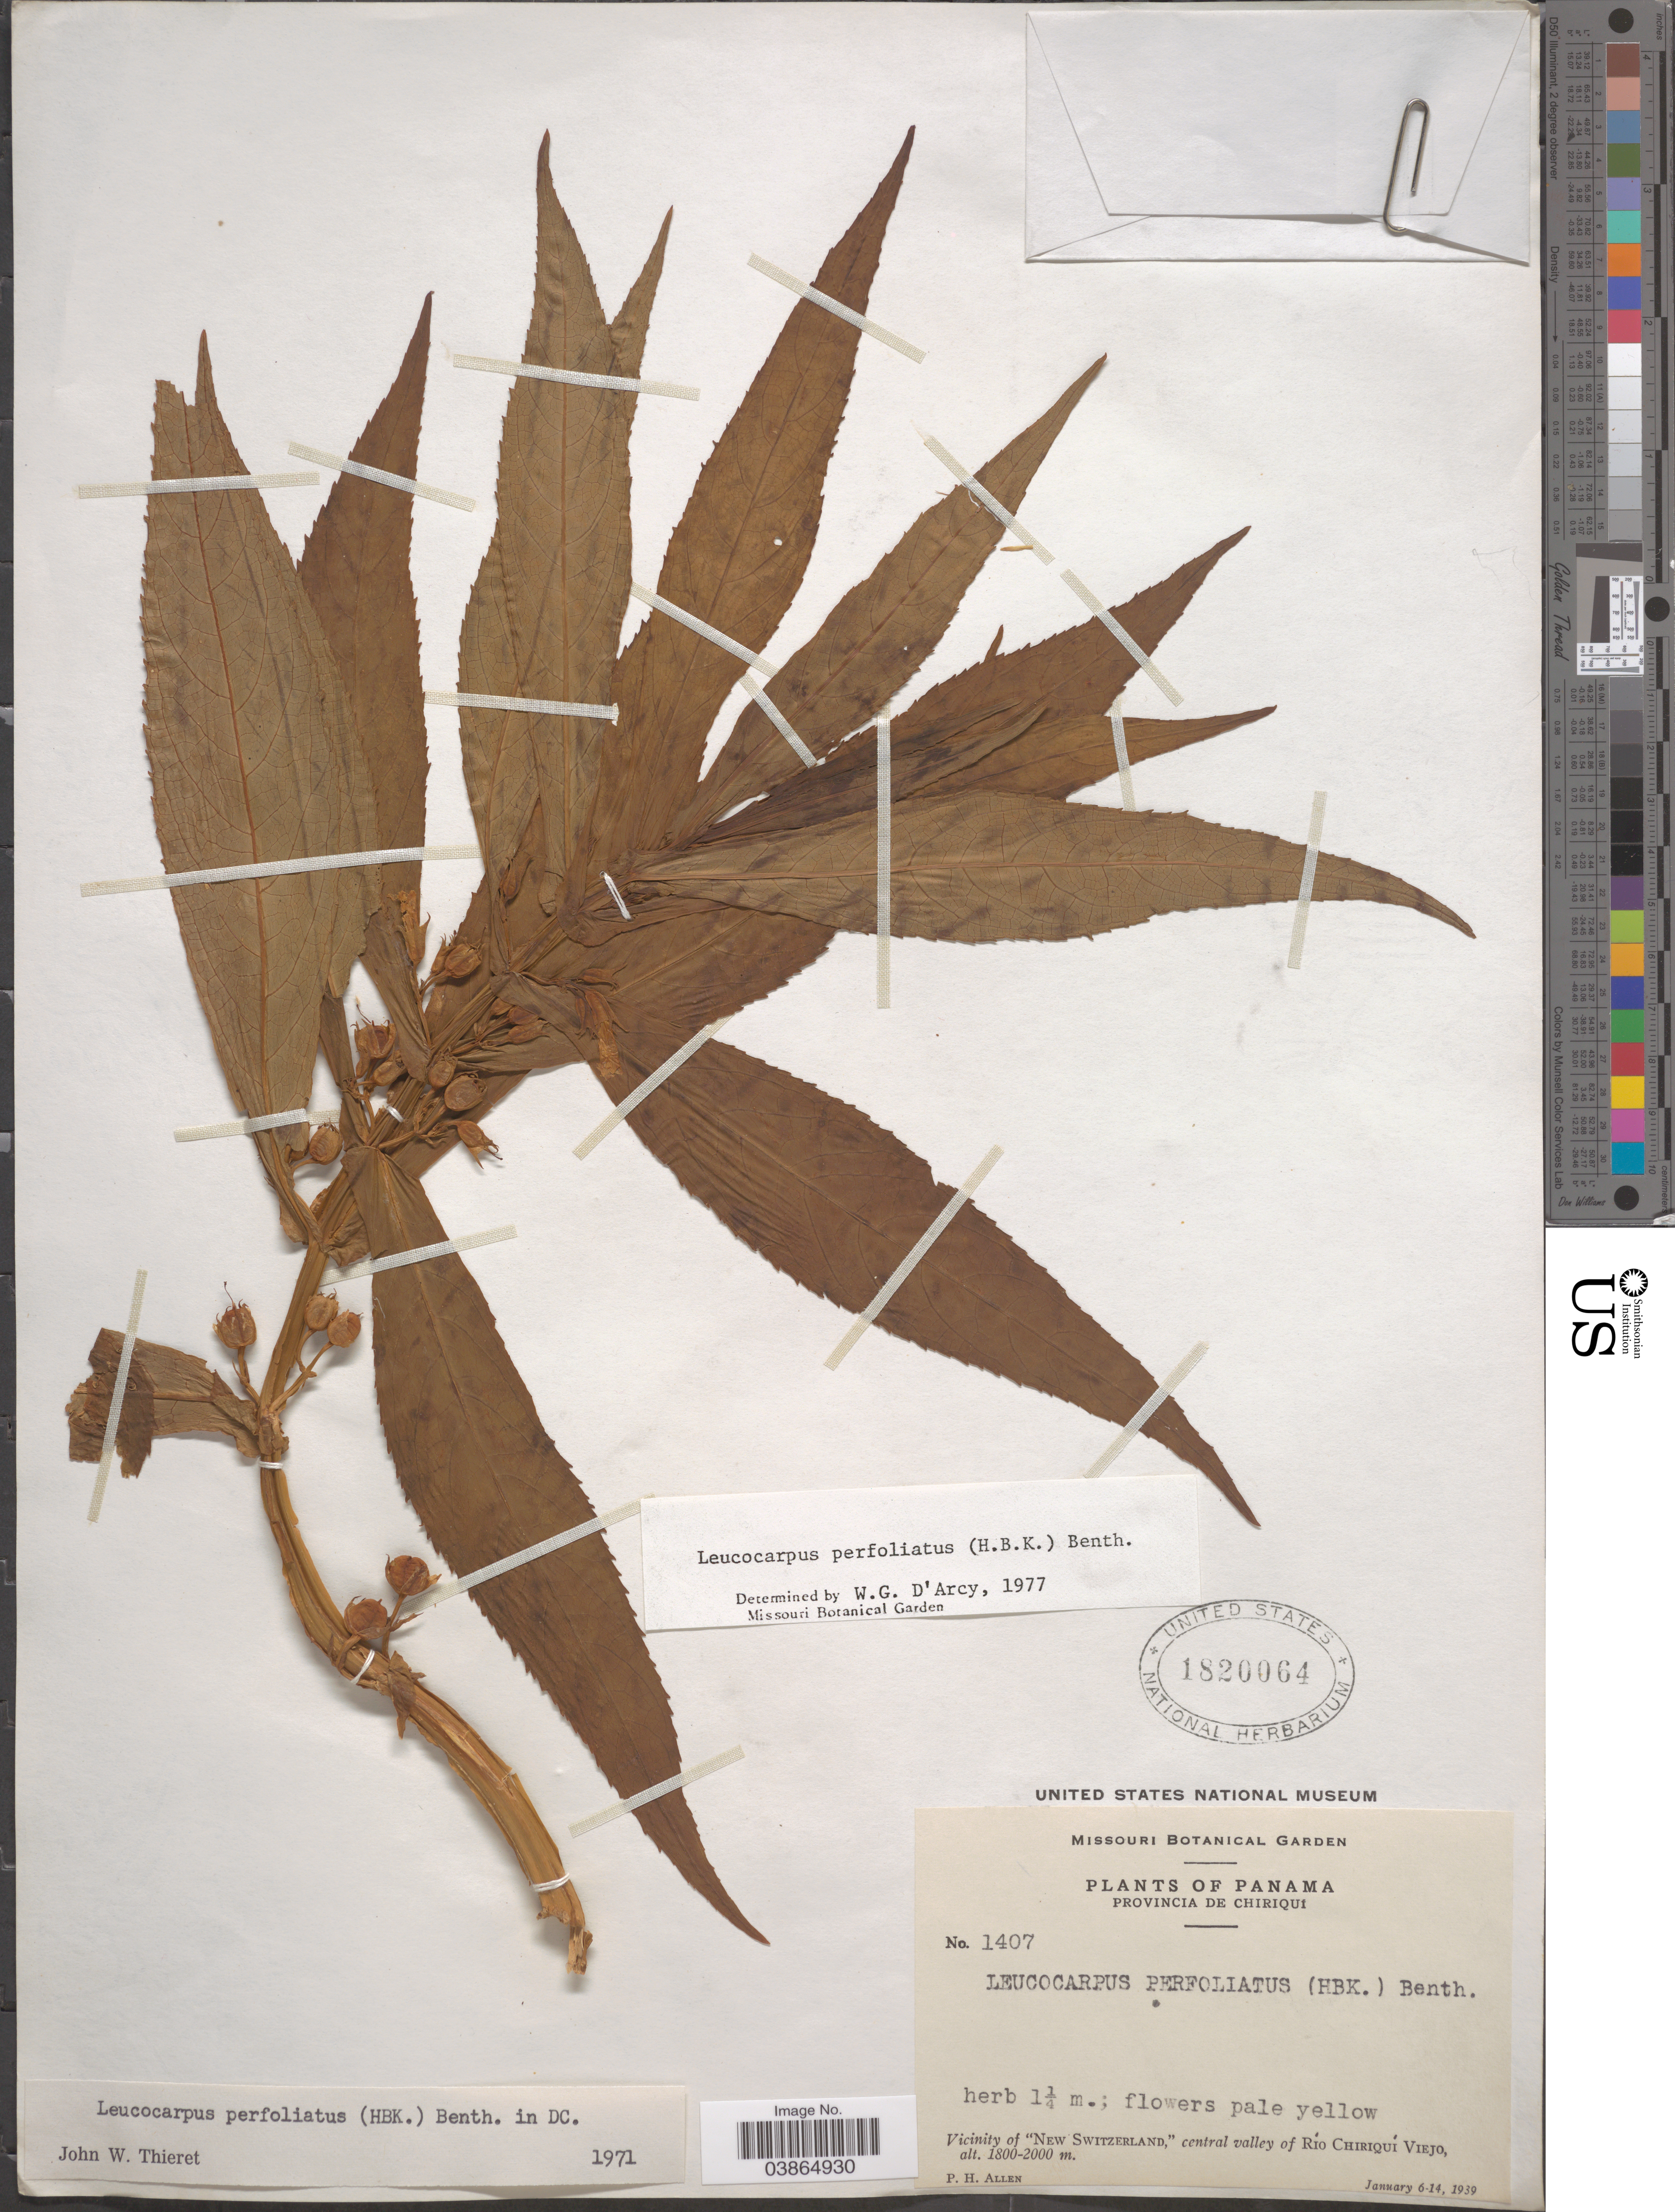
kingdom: Plantae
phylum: Tracheophyta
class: Magnoliopsida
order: Lamiales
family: Phrymaceae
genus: Leucocarpus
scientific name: Leucocarpus perfoliatus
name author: (Kunth) Benth.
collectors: P. H. Allen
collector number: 1407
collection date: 1939-01-06/1939-01-14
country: Panama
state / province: Chiriqui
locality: Vicinity of "New Switzerland," central valley of Río Chiriquí Viejo.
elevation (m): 1800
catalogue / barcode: US 1820064